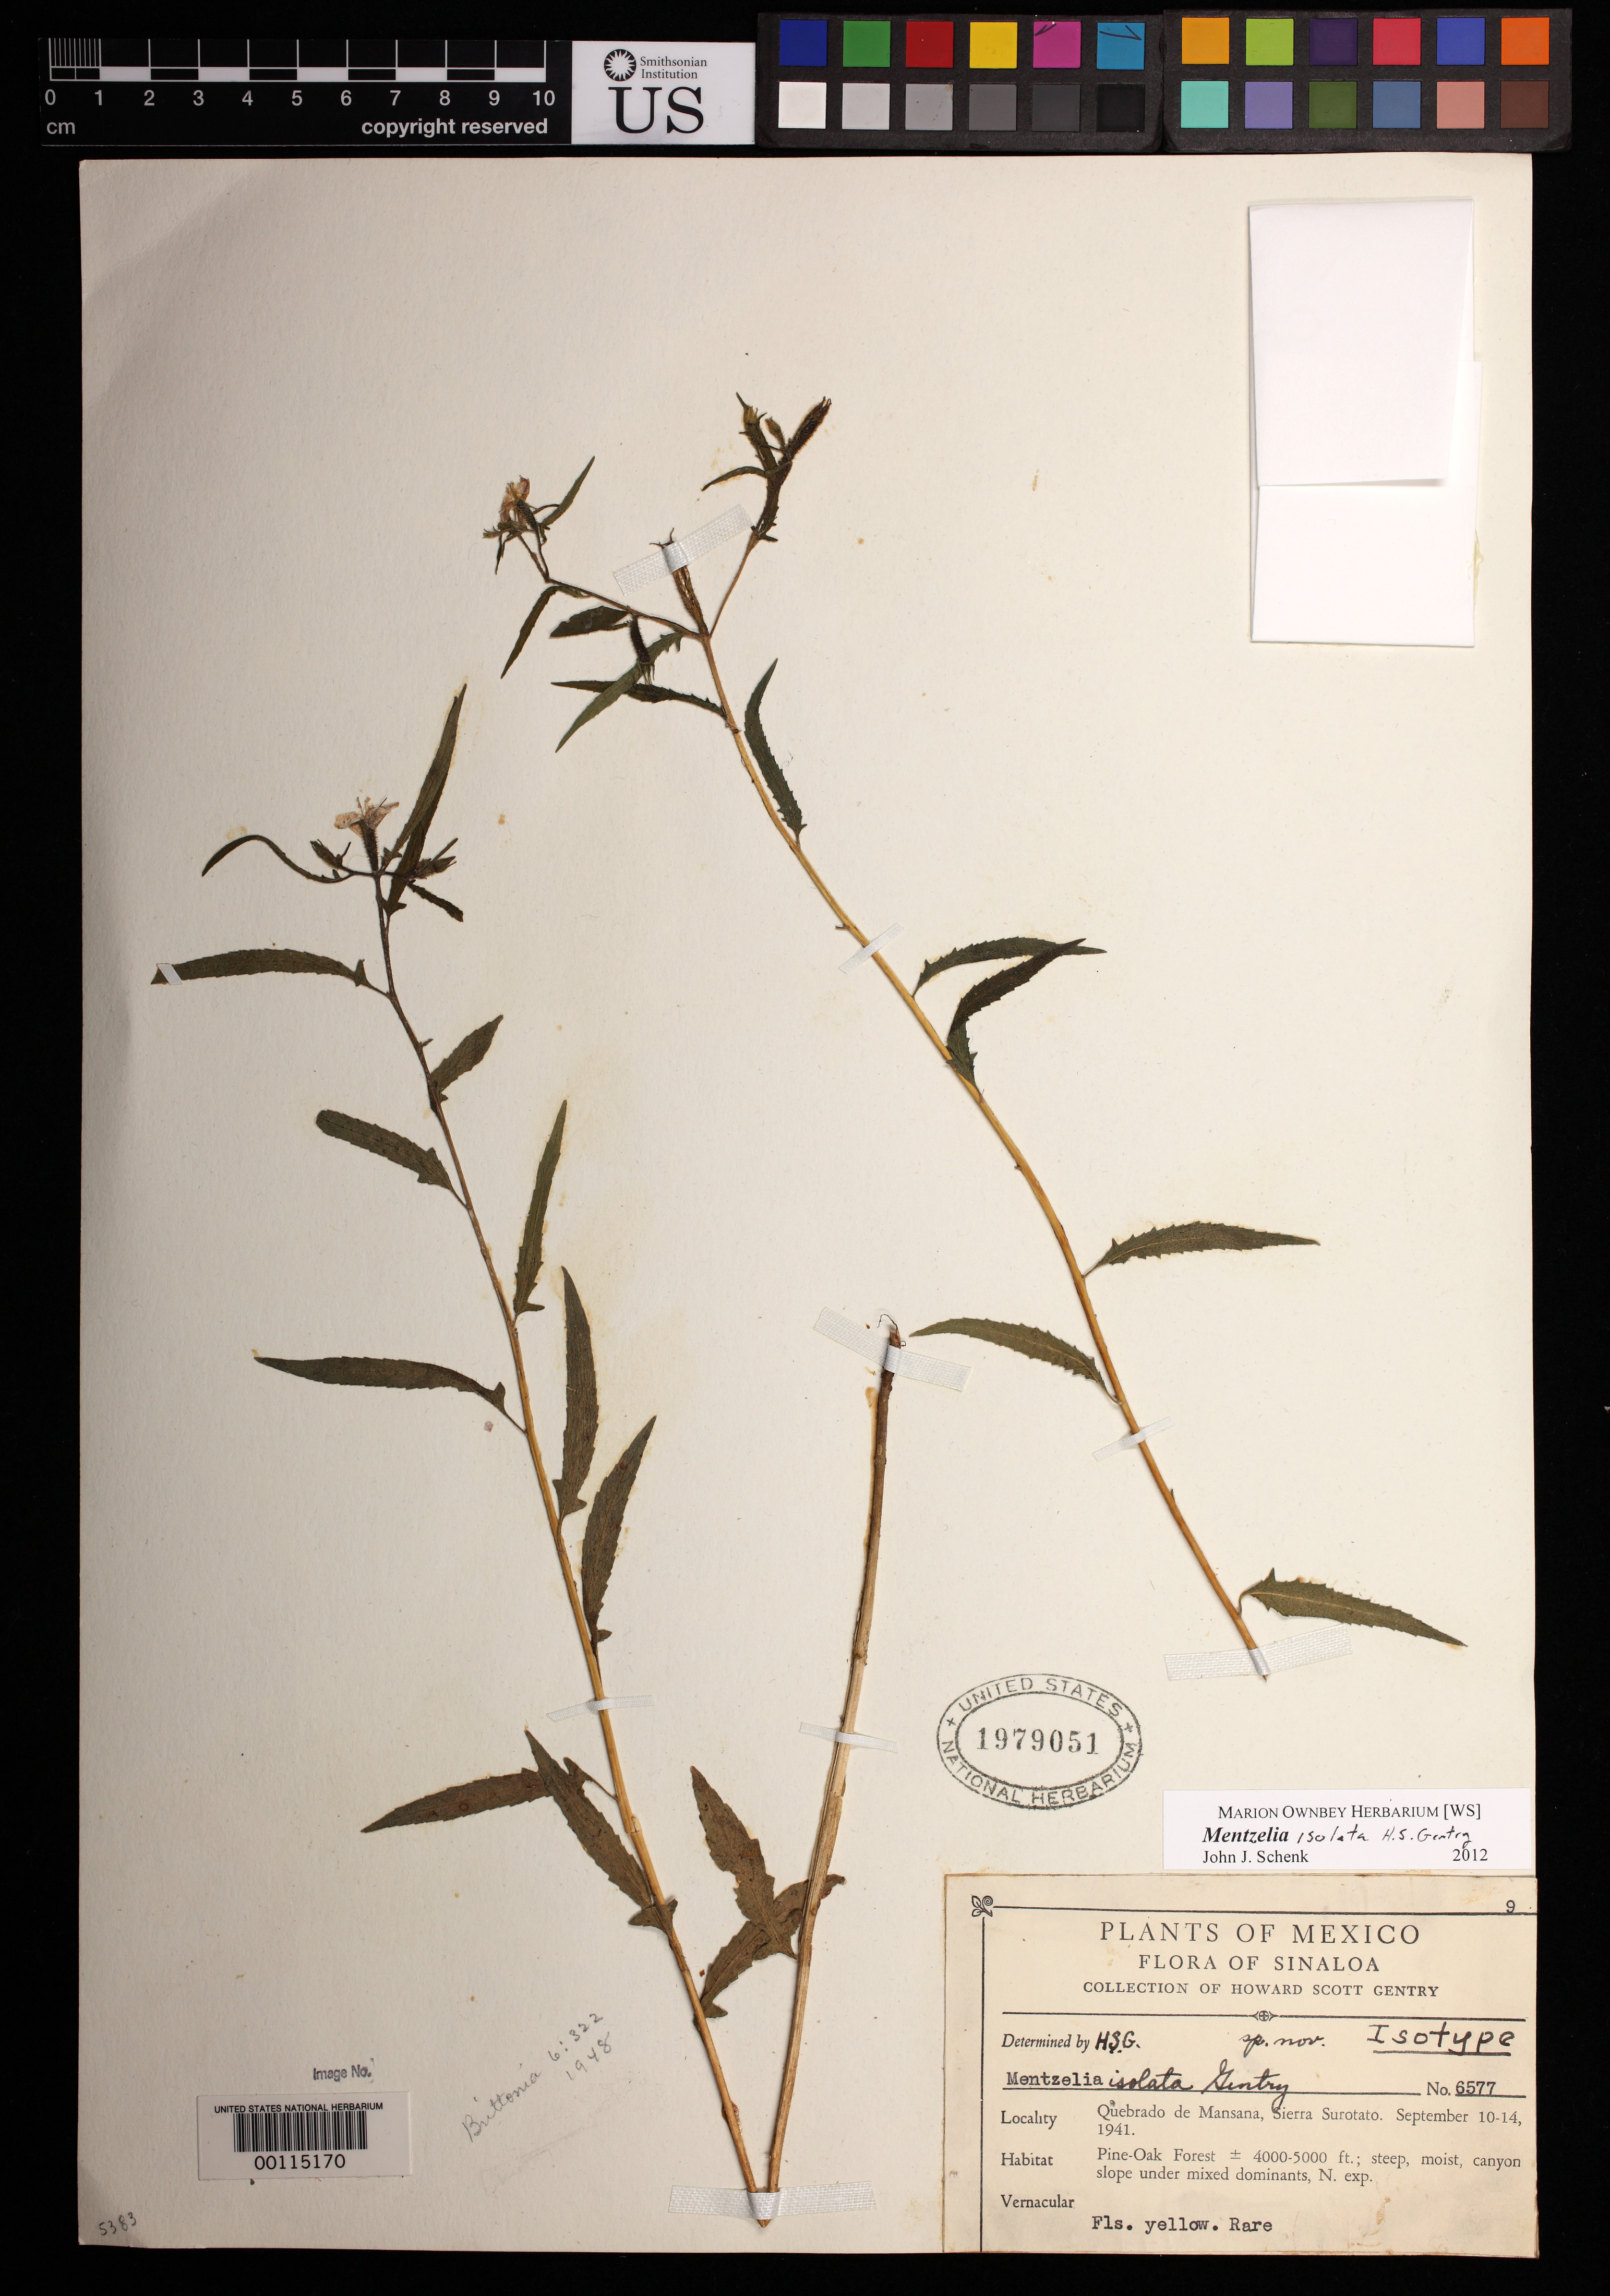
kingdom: Plantae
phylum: Tracheophyta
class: Magnoliopsida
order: Cornales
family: Loasaceae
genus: Mentzelia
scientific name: Mentzelia isolata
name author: Gentry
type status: Isotype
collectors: H. S. Gentry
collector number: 6577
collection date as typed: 10 Sep 1941 to 14 Sep 1941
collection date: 1941-09-10/1941-09-14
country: Mexico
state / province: Sinaloa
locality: Quebrada de Mansana, Surotato.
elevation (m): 1219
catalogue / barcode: US 1979051